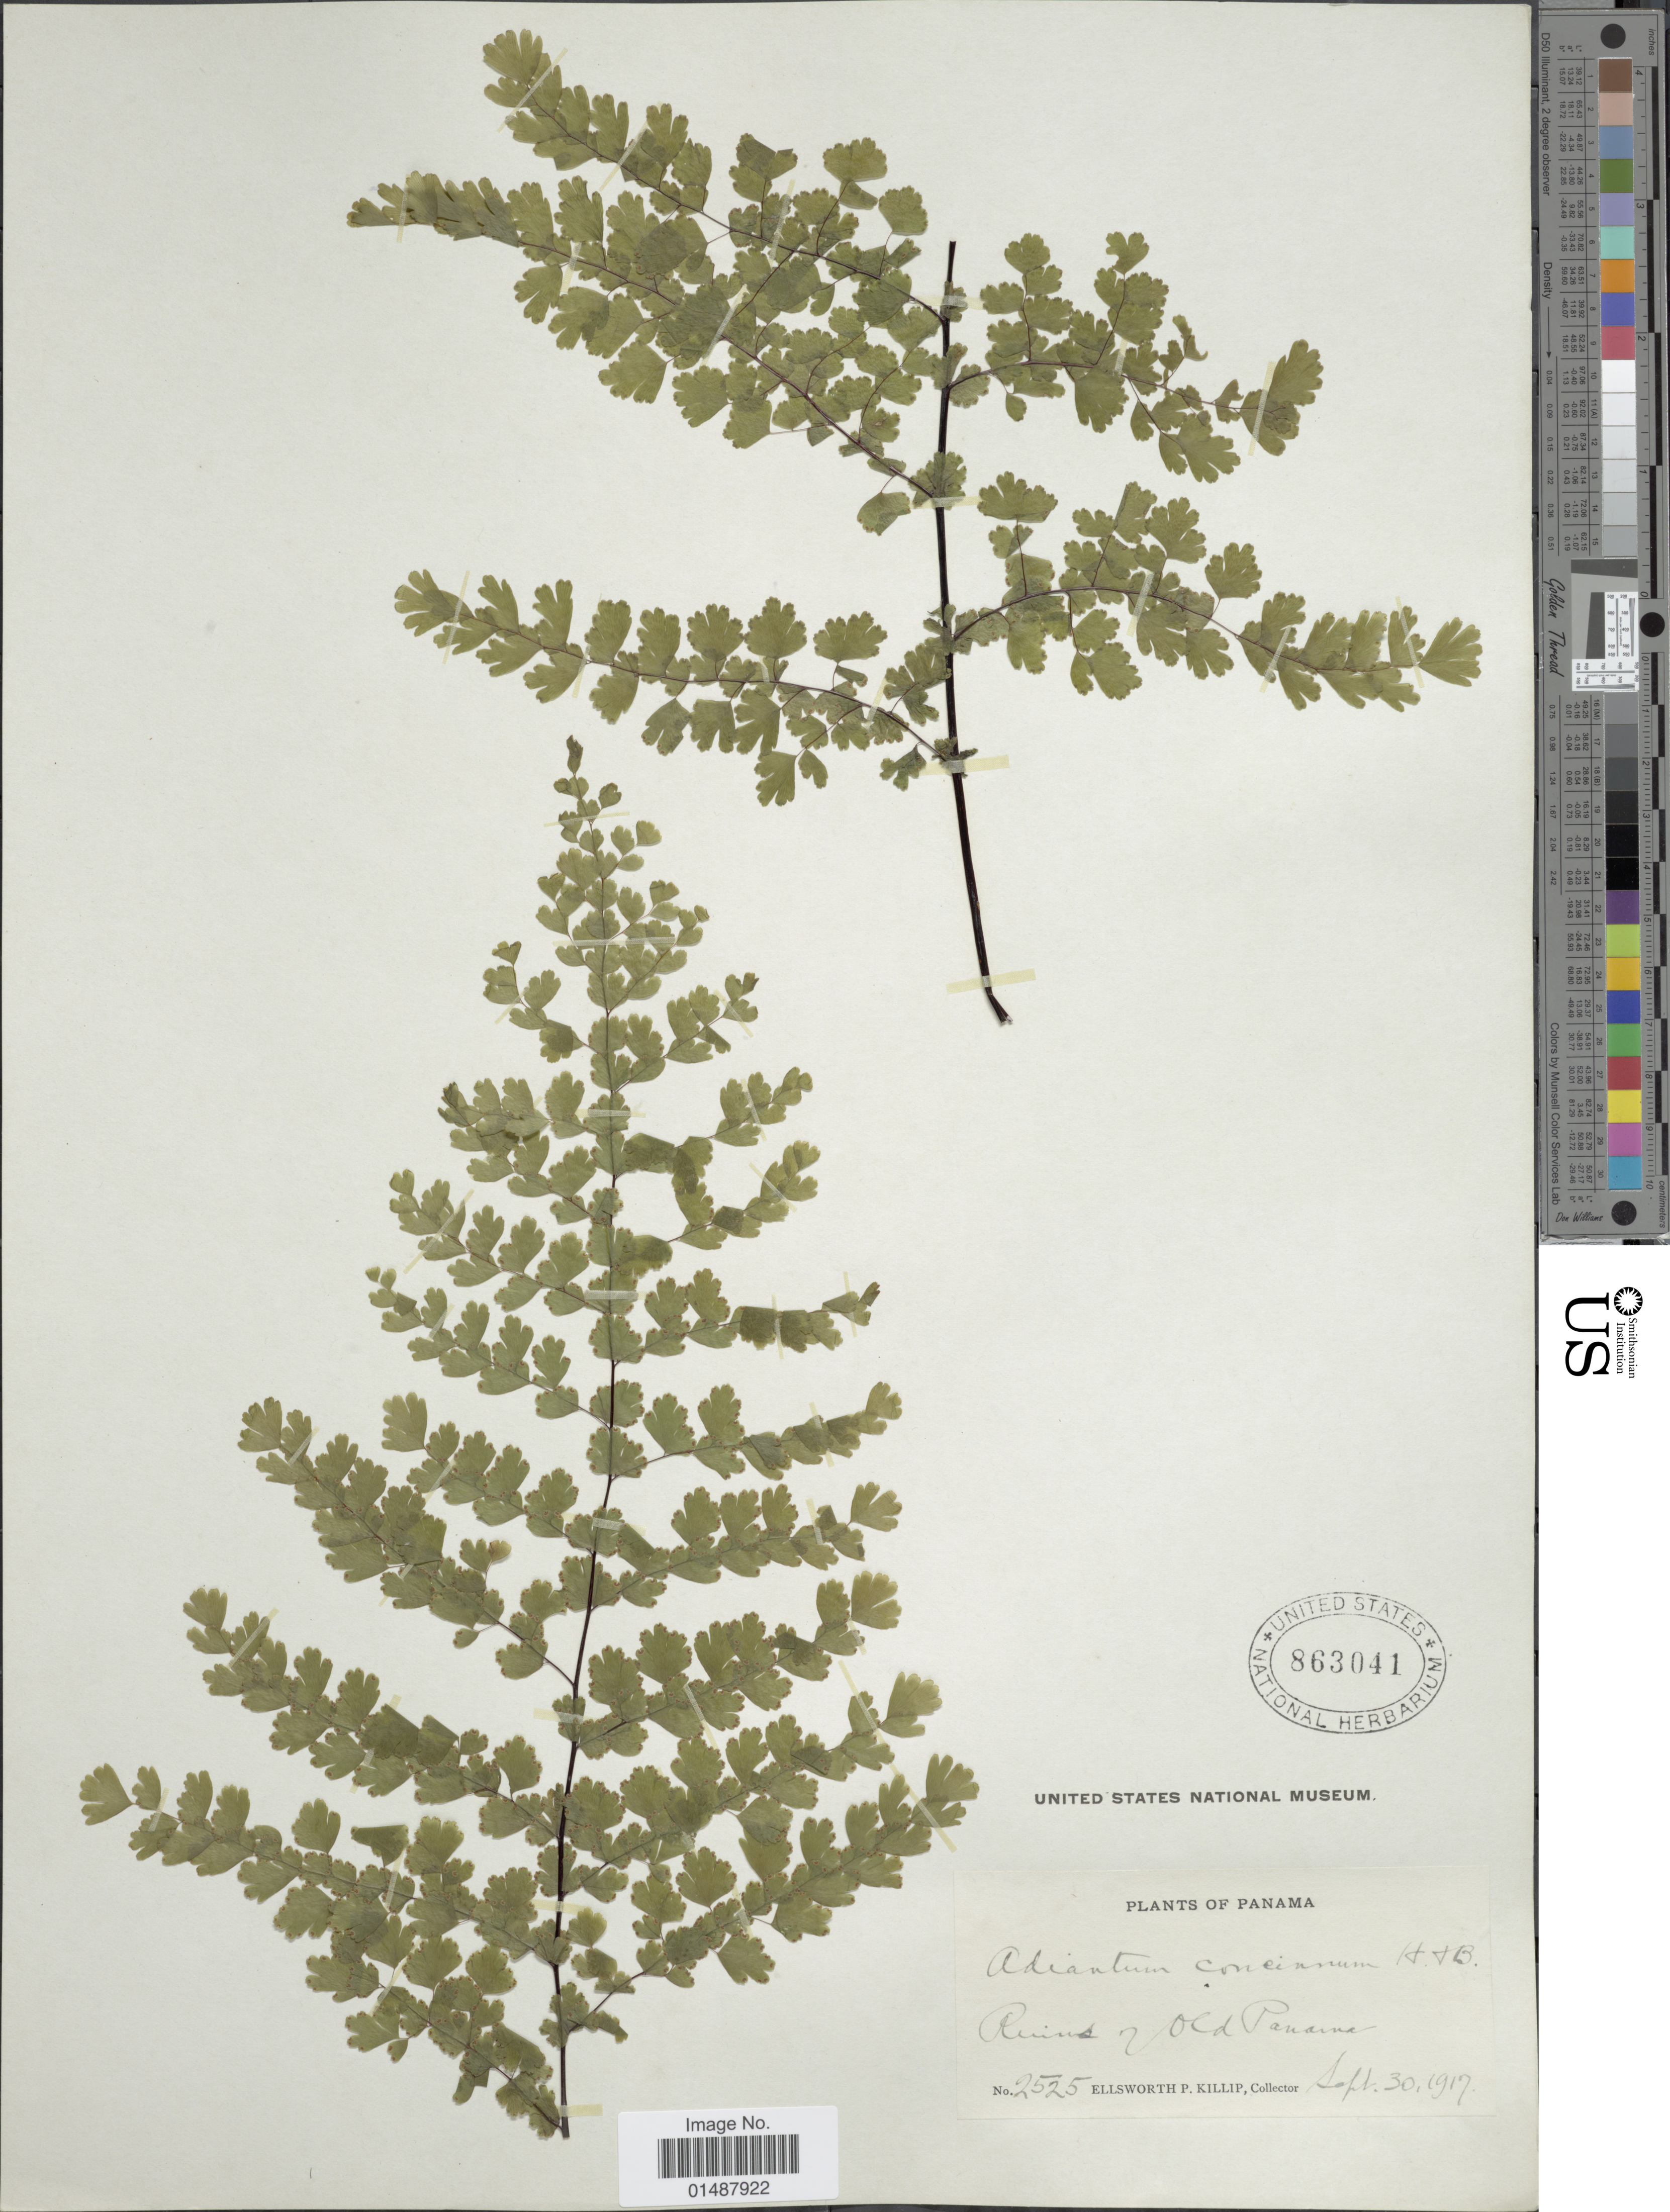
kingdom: Plantae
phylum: Tracheophyta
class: Polypodiopsida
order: Polypodiales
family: Pteridaceae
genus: Adiantum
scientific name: Adiantum concinnum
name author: Humb. & Bonpl. ex Willd.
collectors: E. P. Killip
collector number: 2525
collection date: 1917-09-30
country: Panama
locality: Ruins of old Panama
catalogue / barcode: US 863041